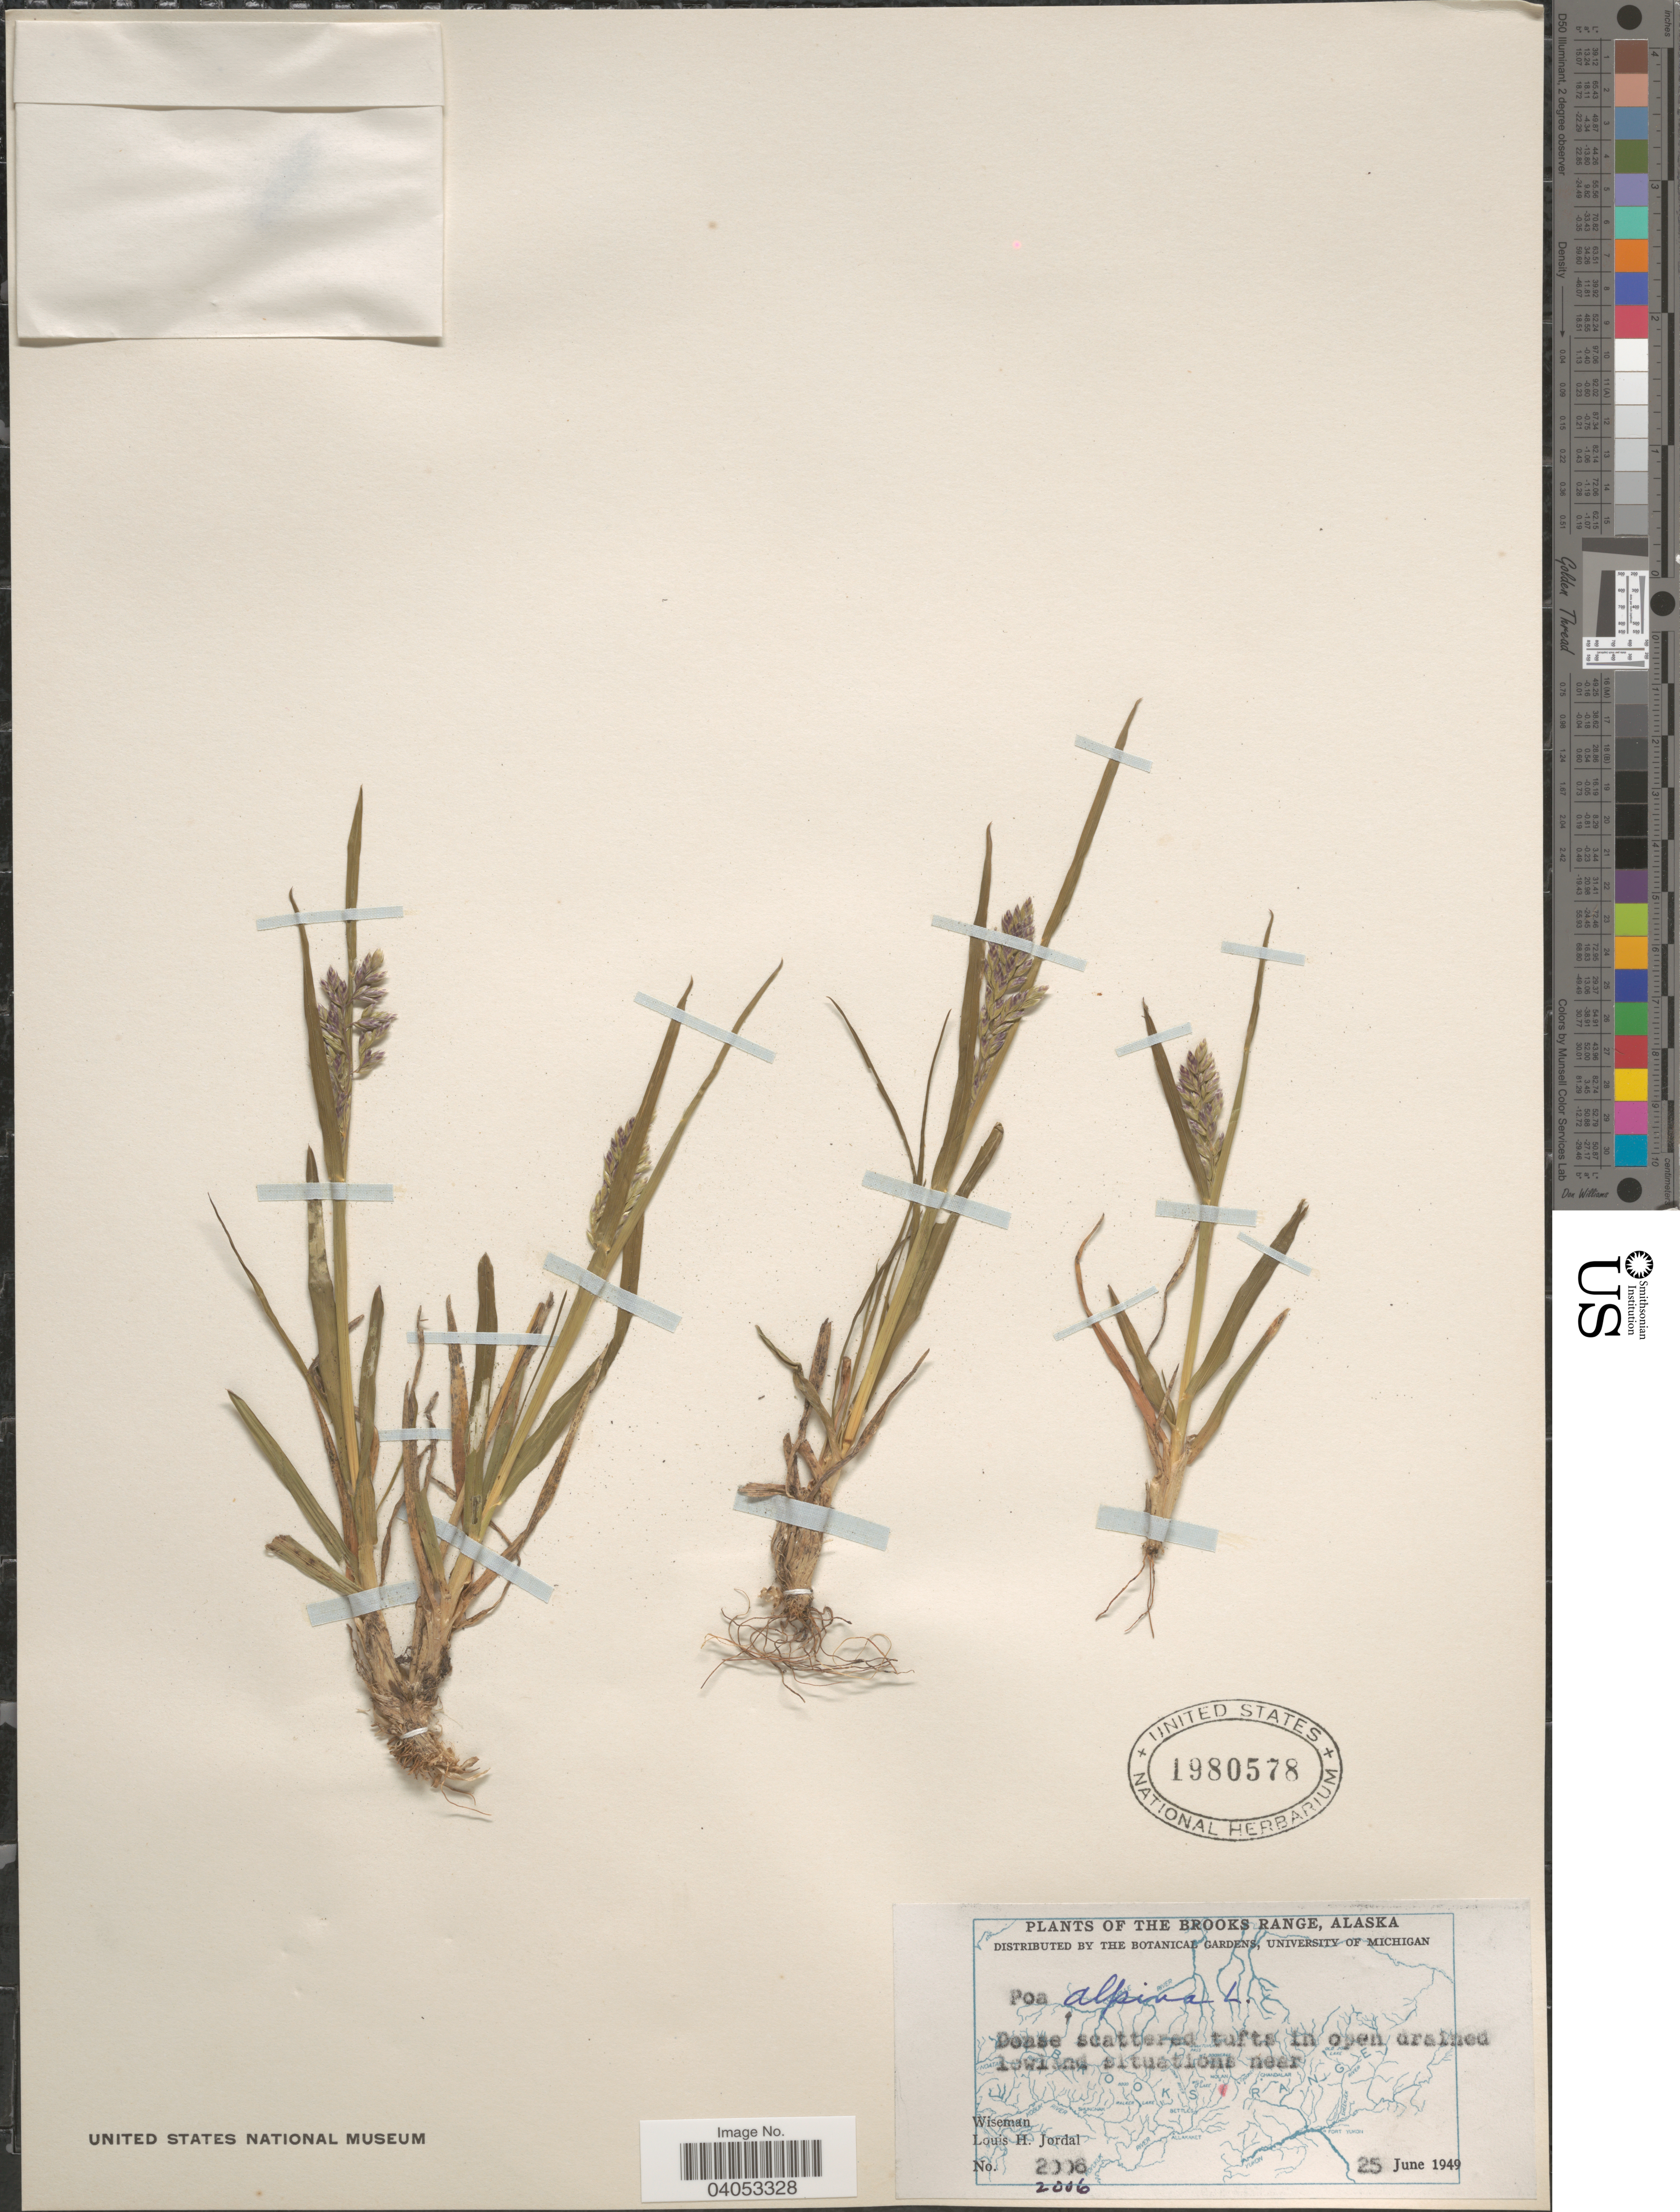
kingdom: Plantae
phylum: Tracheophyta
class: Liliopsida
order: Poales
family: Poaceae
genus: Poa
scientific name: Poa alpina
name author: L.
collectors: L. Jordal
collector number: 2006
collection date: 1949-06-25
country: United States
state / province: Alaska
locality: Brooks Range. Wiseman.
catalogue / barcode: US 1980578